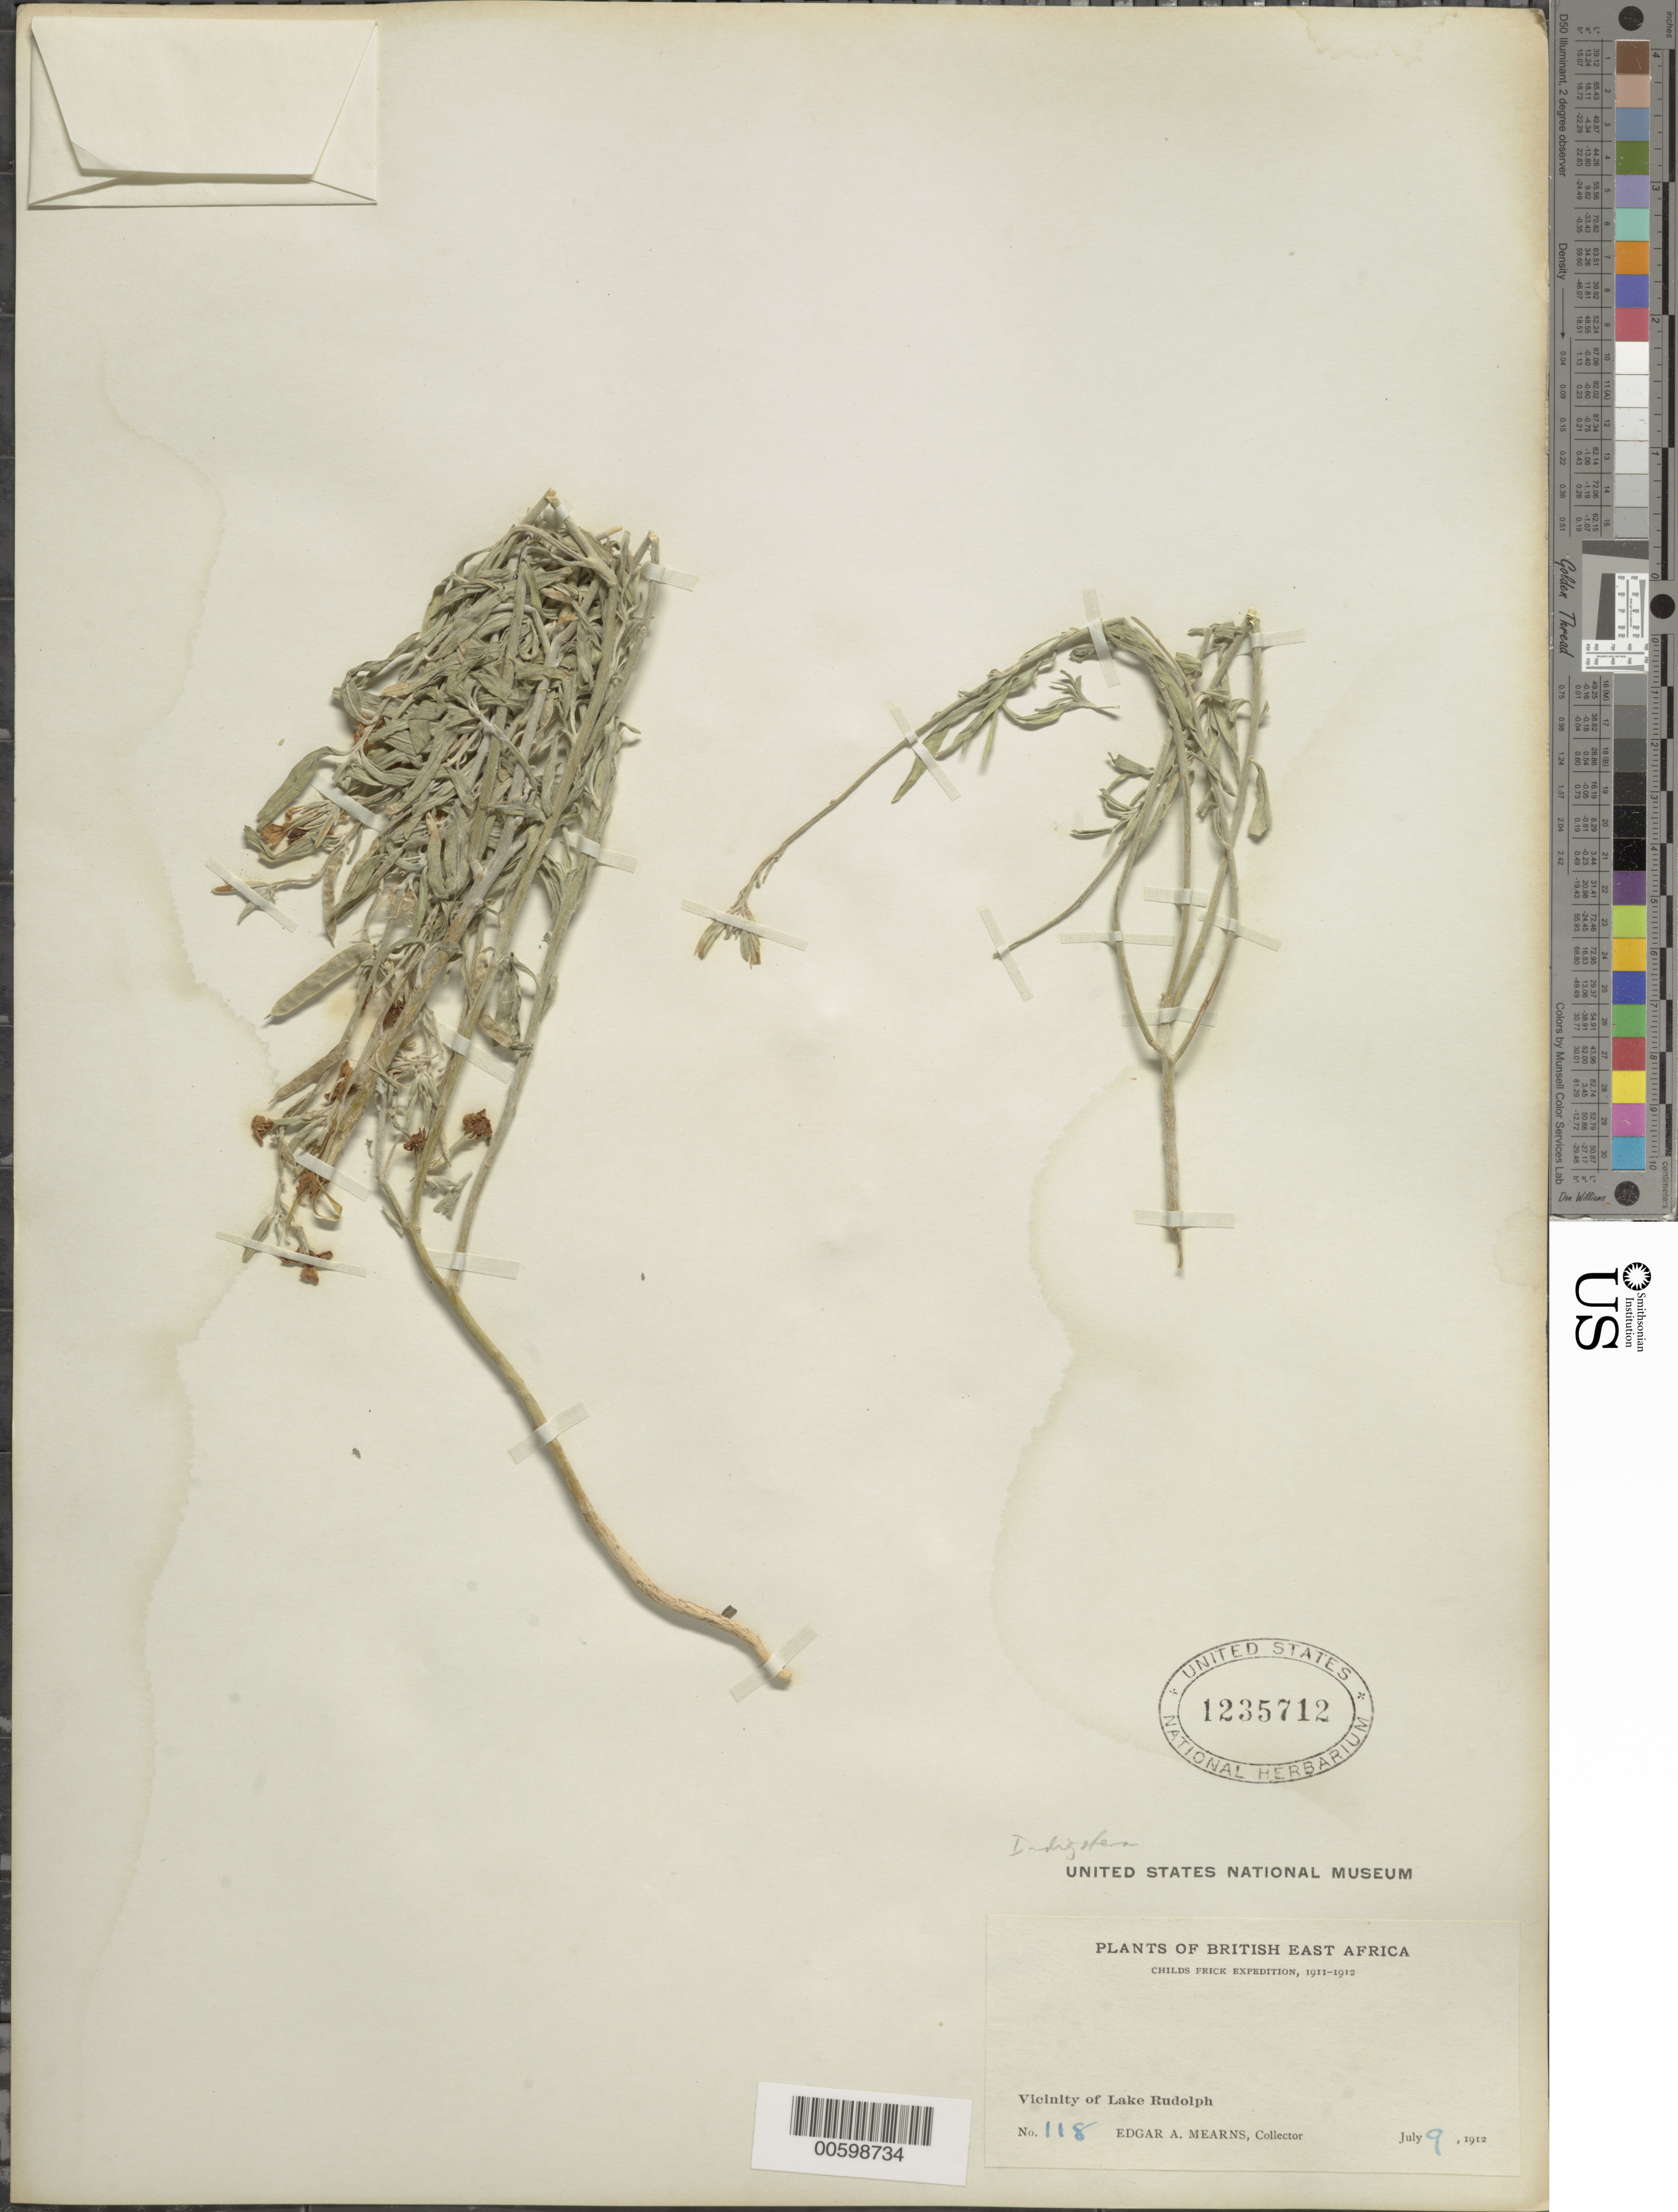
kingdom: Plantae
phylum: Tracheophyta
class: Magnoliopsida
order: Fabales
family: Fabaceae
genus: Indigofera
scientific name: Indigofera sp.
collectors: E. A. Mearns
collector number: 118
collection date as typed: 09 Jul 1912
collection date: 1912-07-09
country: Kenya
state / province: Marsabit / Samburu / Turkana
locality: Vicinity of Lake Rudolf (now renamed - Lake Turkana)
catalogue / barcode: US 1235712